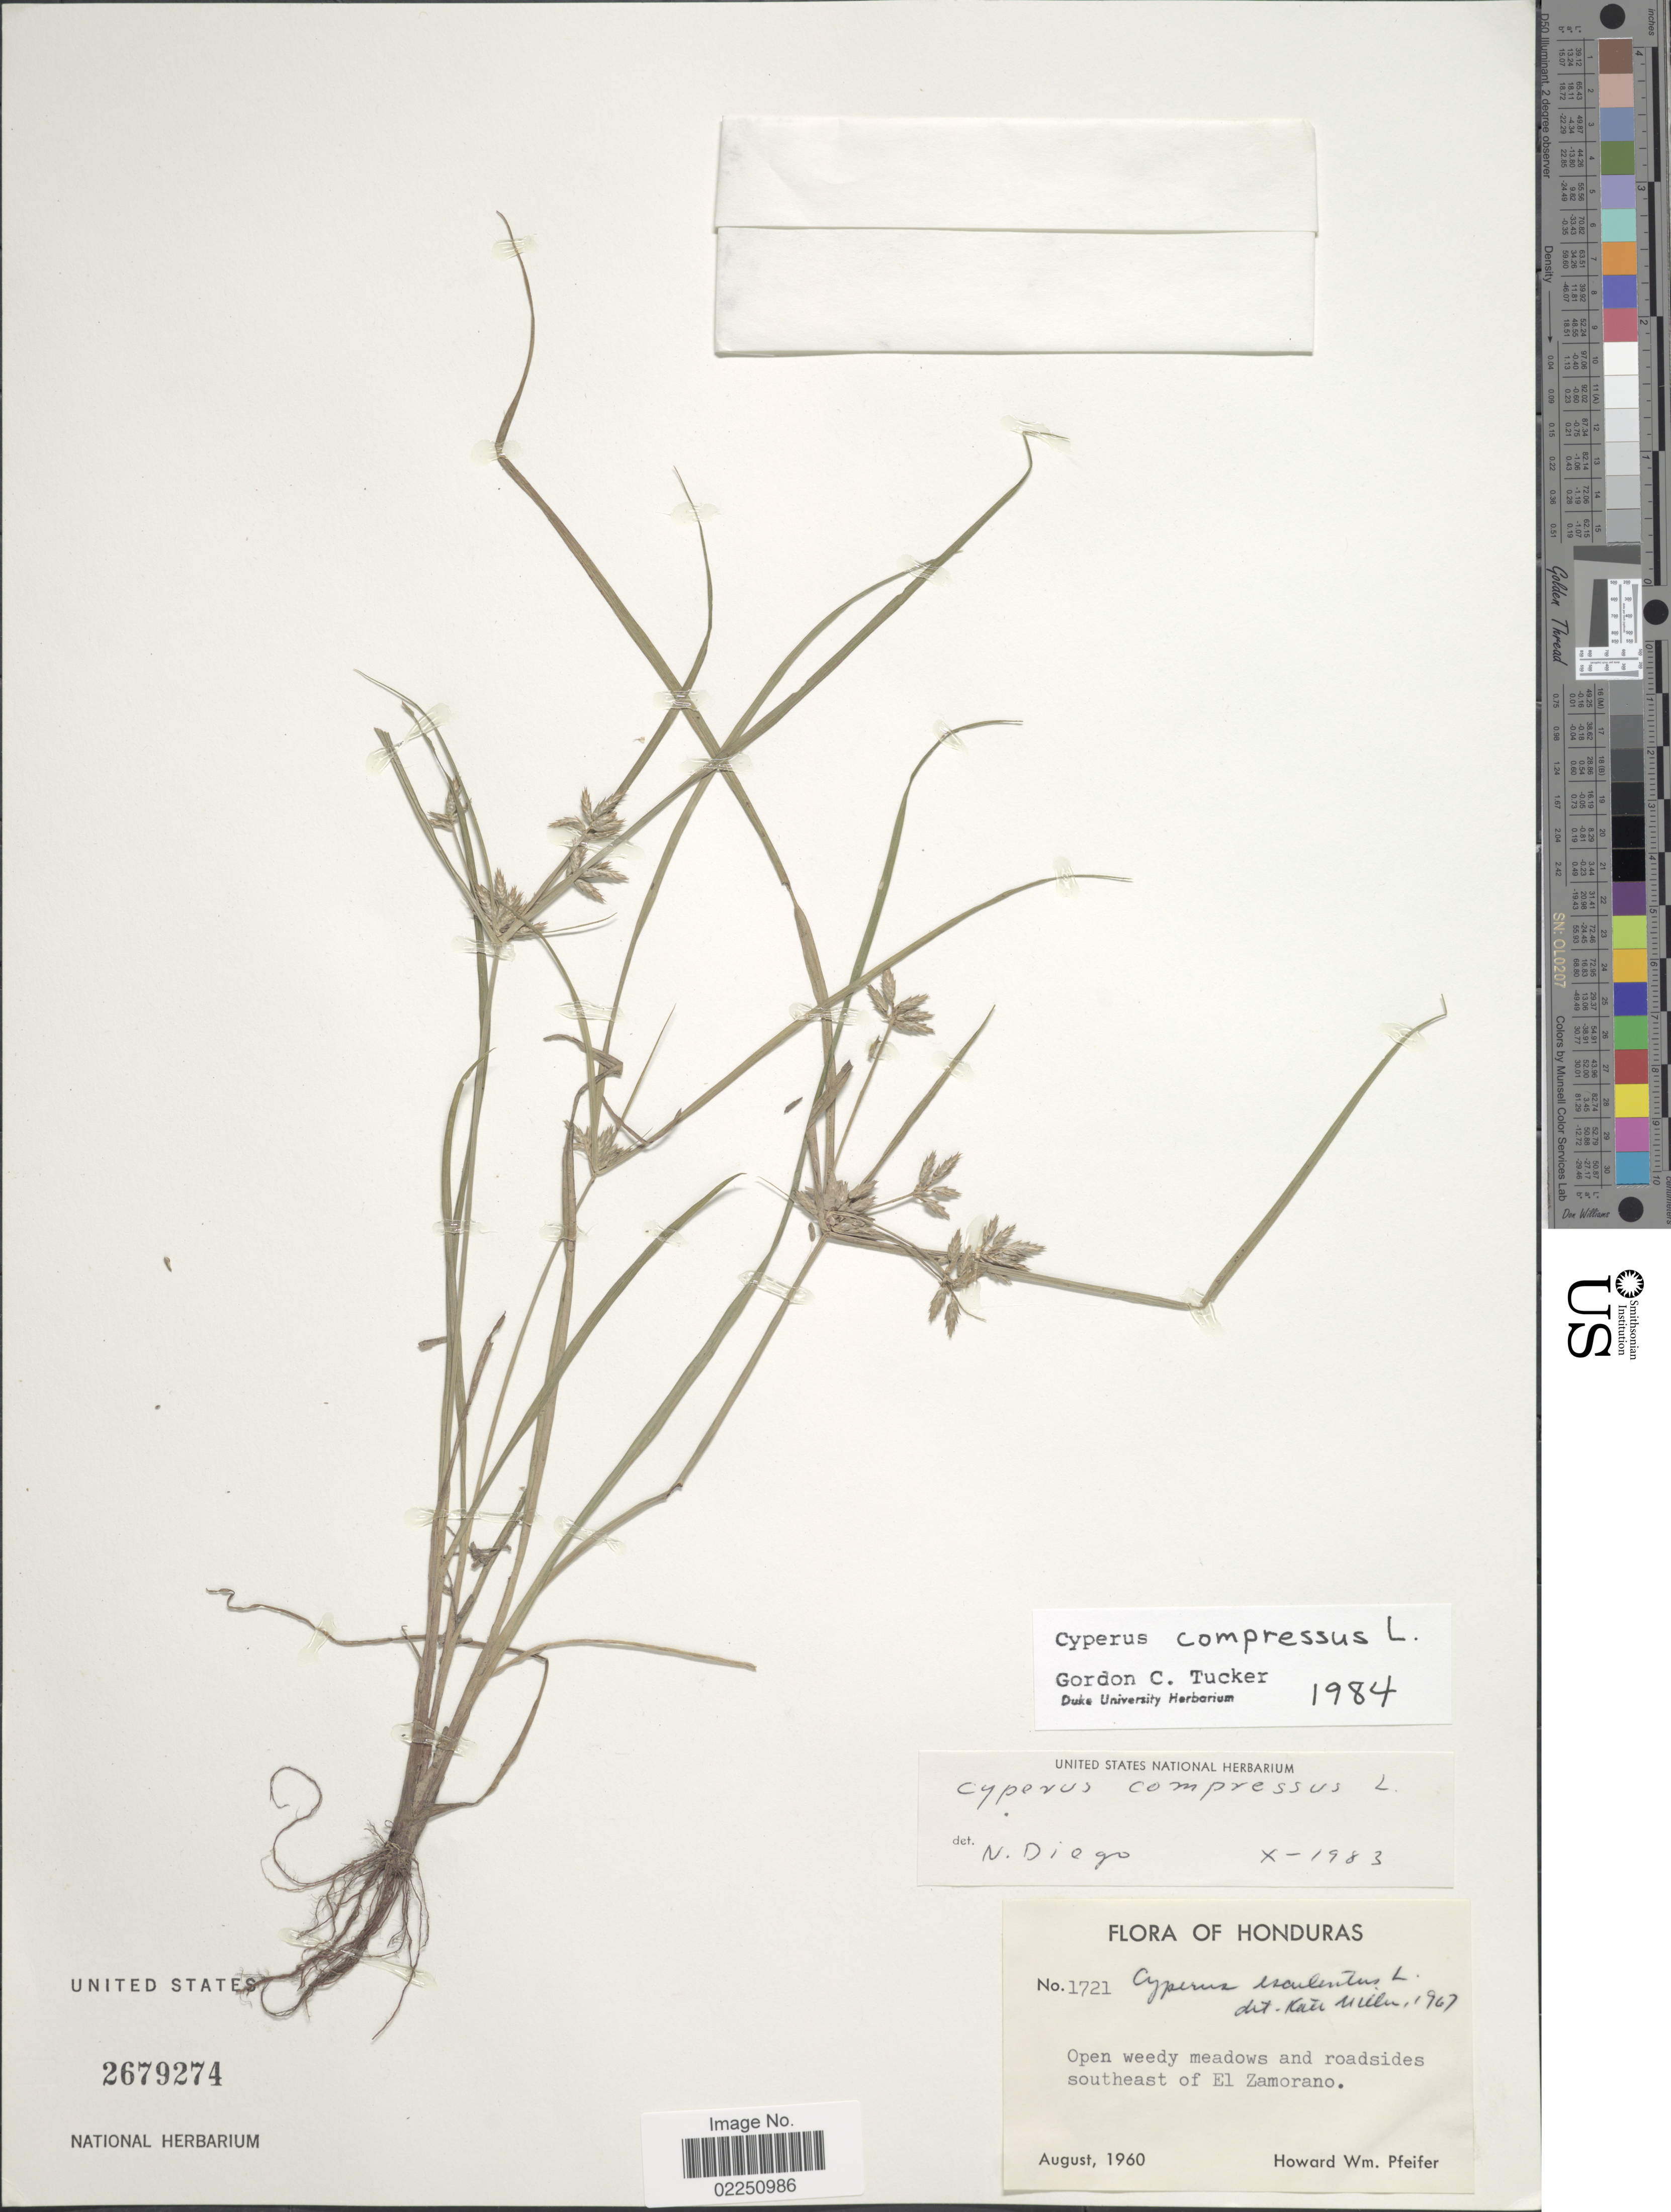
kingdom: Plantae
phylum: Tracheophyta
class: Liliopsida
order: Poales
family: Cyperaceae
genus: Cyperus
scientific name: Cyperus compressus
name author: L.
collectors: H. W. Pfeifer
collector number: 1721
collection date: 1960-08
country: Honduras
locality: Open weedy meadows and roadsides southeast of El Zamorano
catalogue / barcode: US 2679274